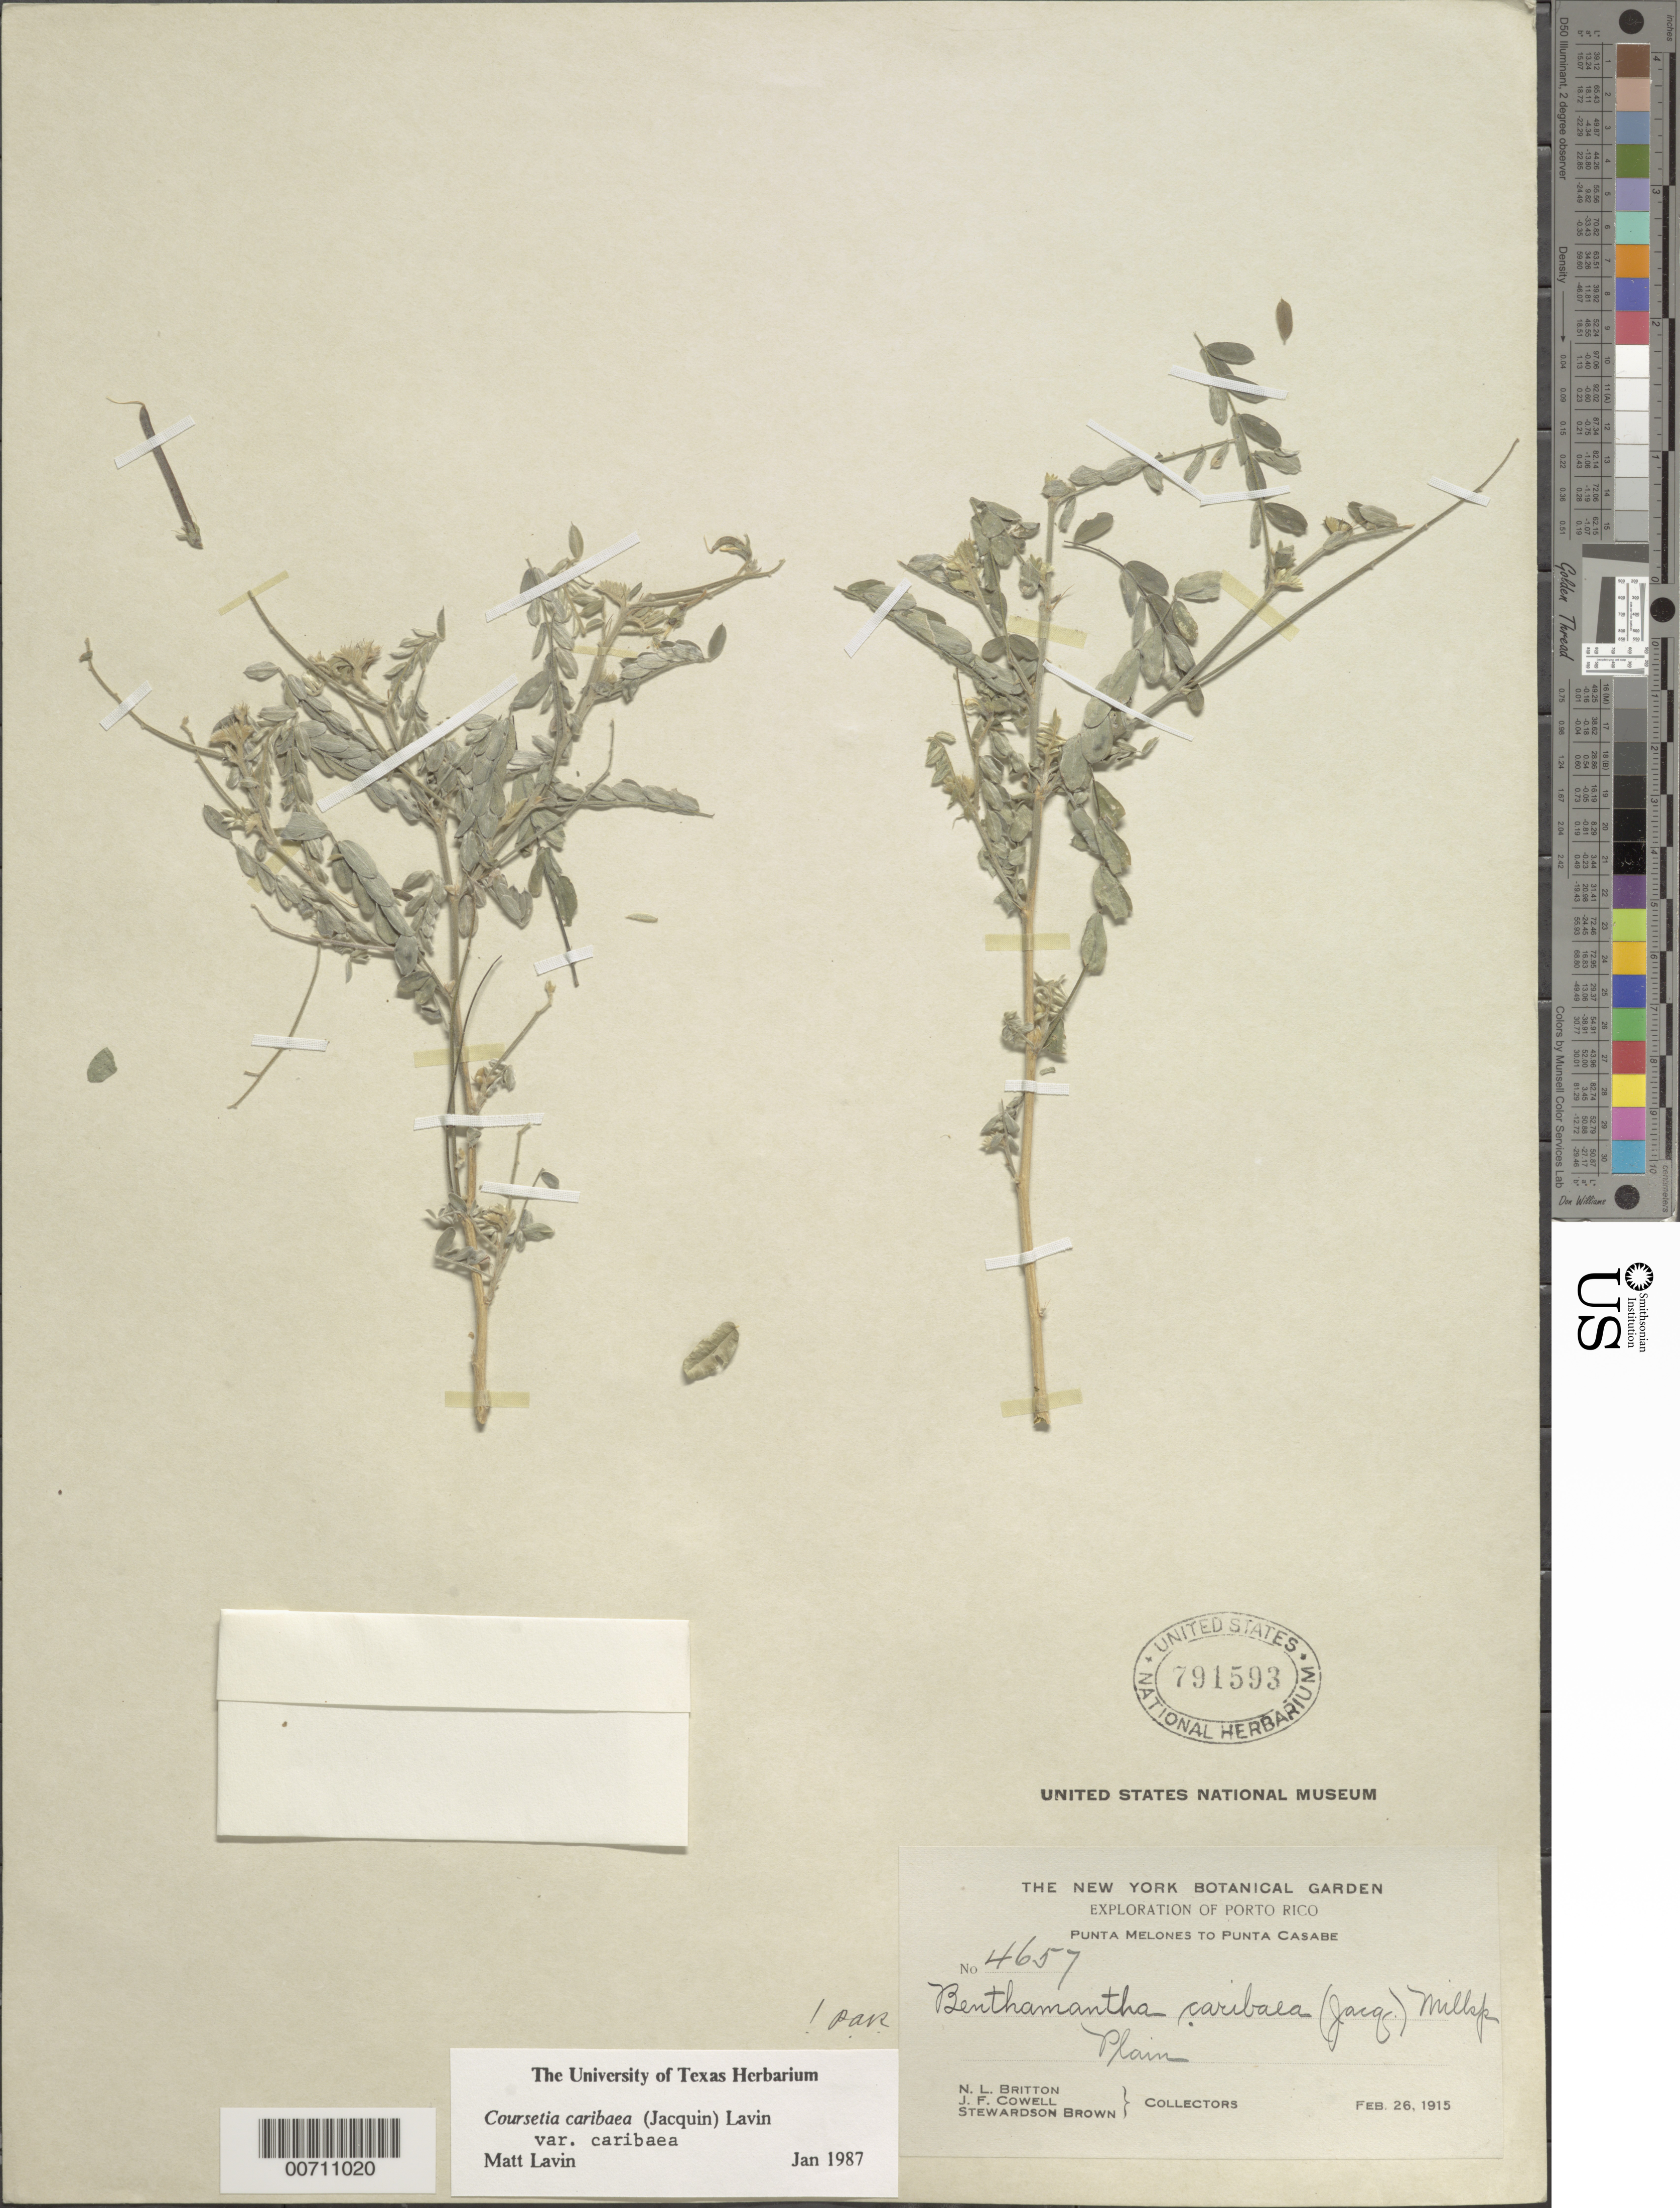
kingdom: Plantae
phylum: Tracheophyta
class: Magnoliopsida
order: Fabales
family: Fabaceae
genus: Coursetia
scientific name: Coursetia caribaea var. caribaea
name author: (Jacq.) Lavin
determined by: Lavin, M.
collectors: N. Britton, J. F. Cowell & S. Brown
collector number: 4657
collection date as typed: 26 Feb 1915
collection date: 1915-02-26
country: Puerto Rico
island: Greater Antilles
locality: Punta Melones to Punta Casabe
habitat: Plain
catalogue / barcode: US 791593